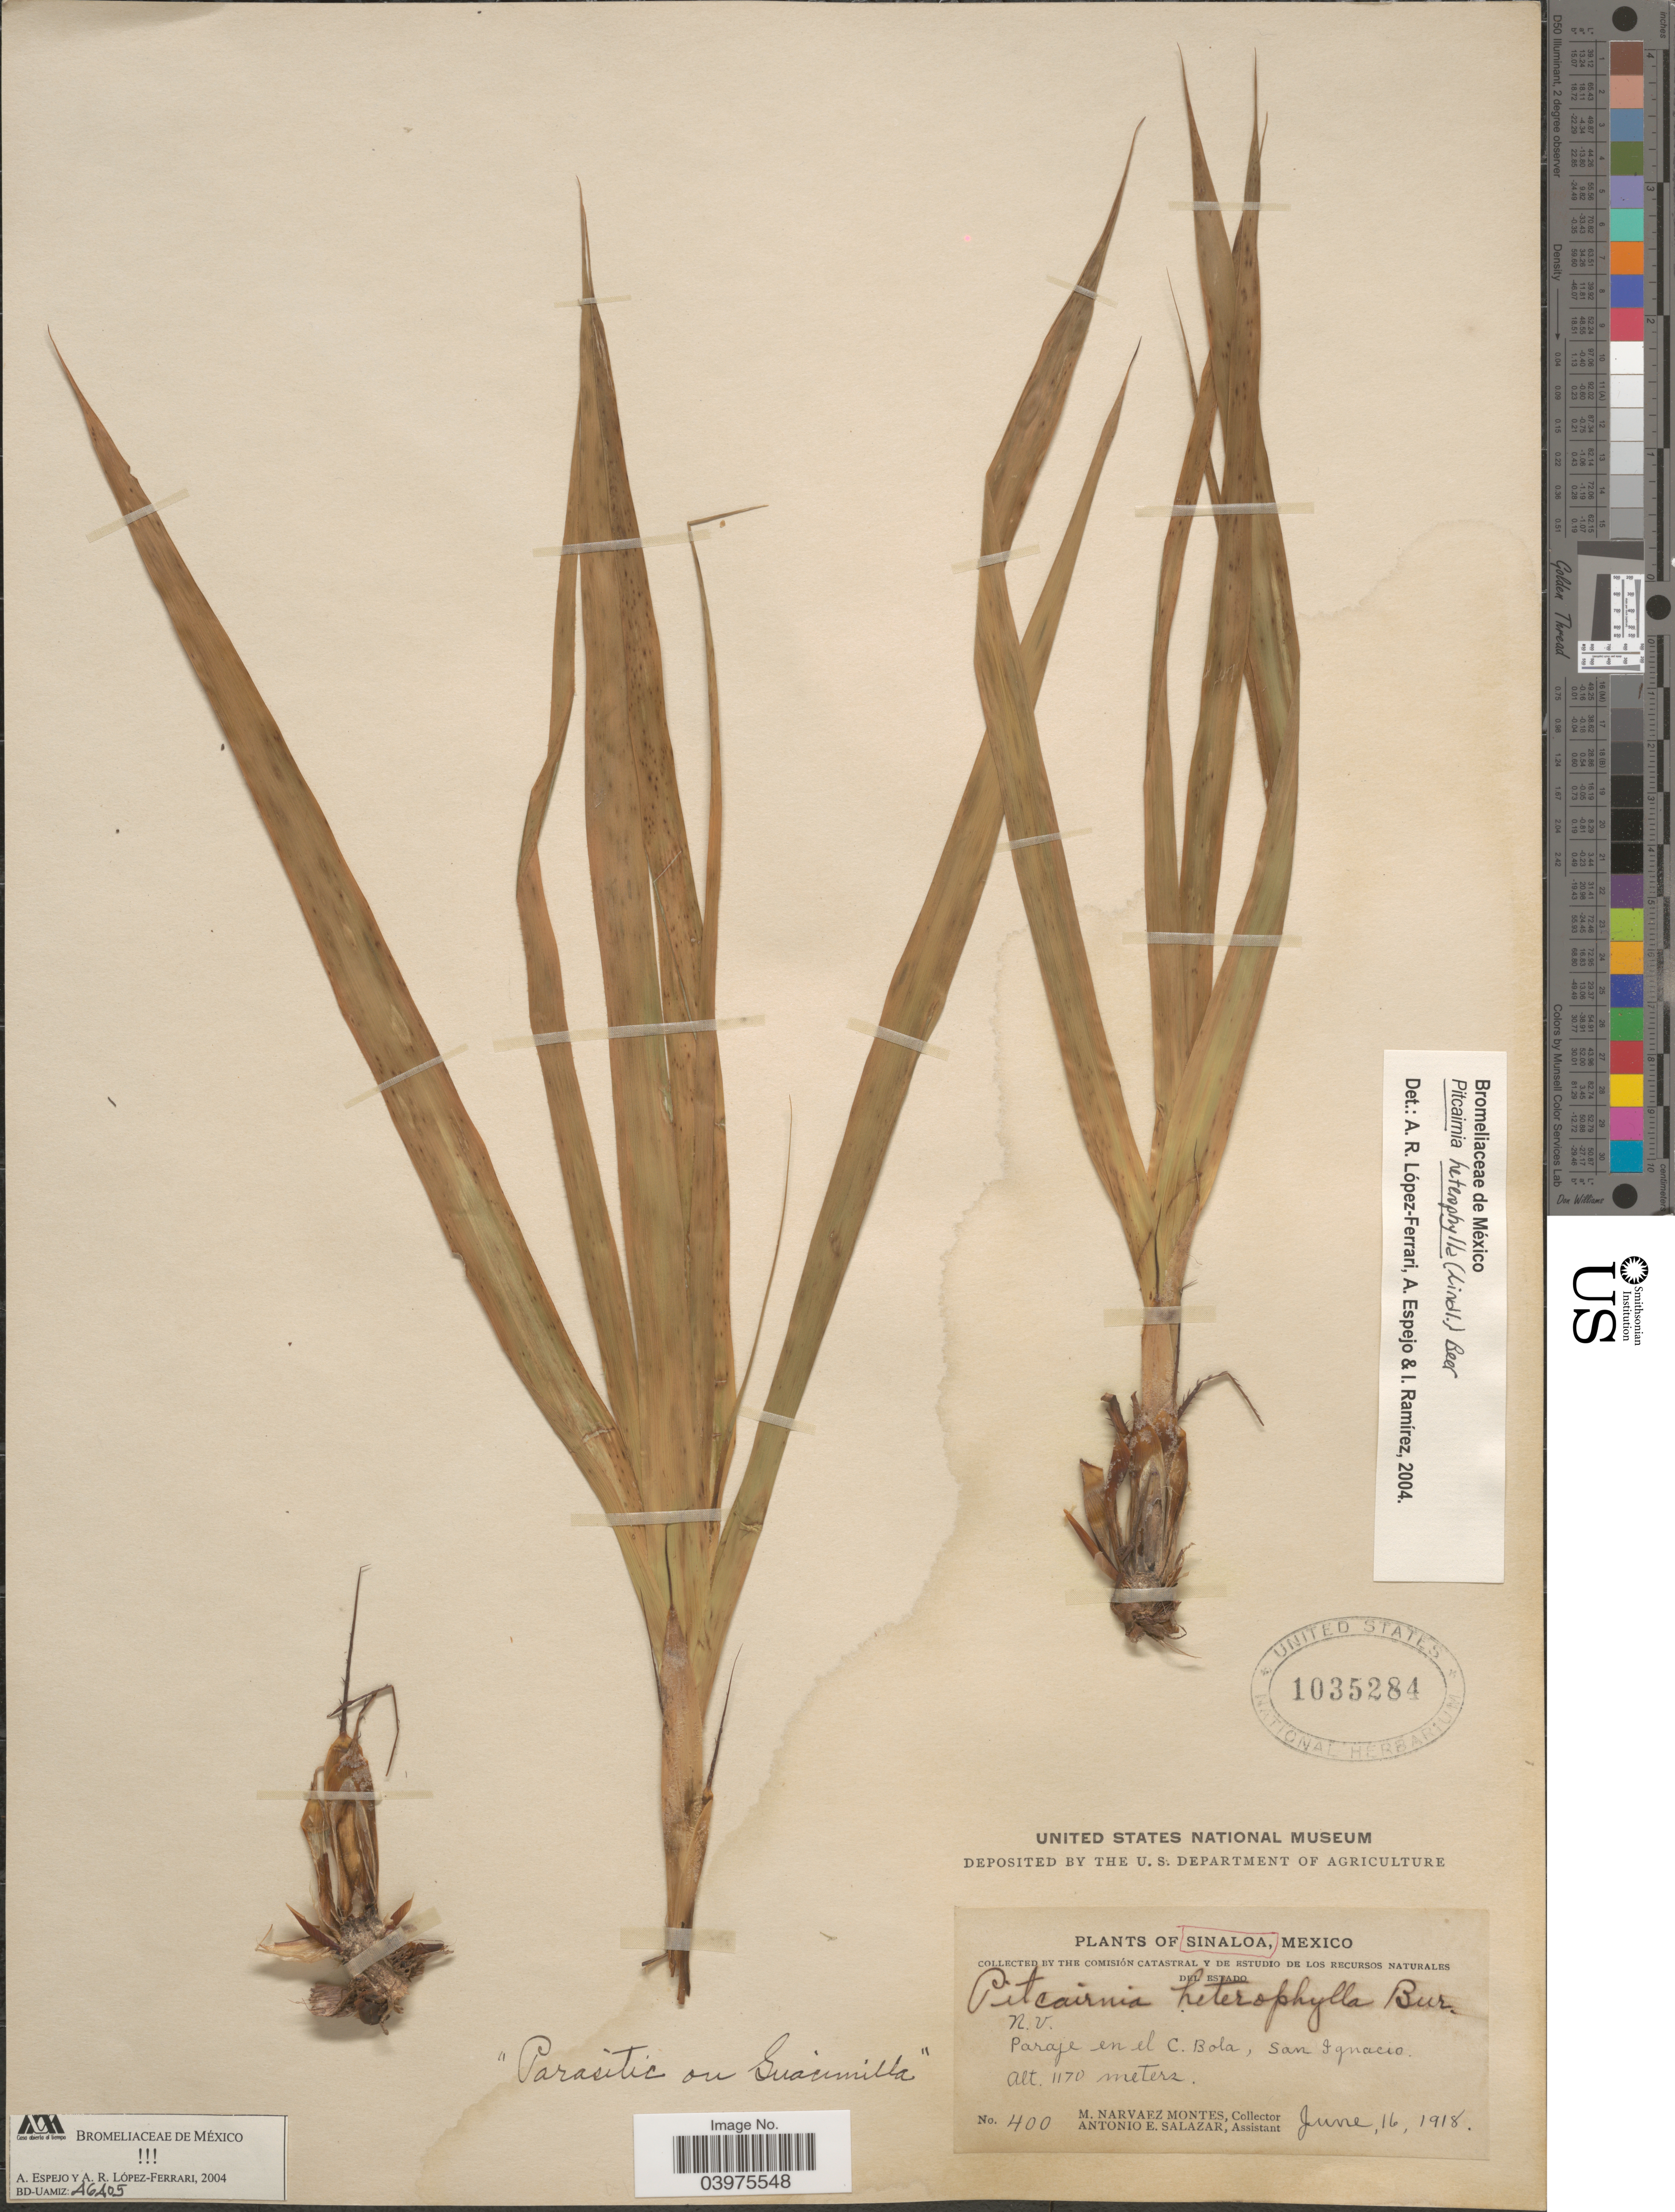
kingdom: Plantae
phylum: Tracheophyta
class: Liliopsida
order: Poales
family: Bromeliaceae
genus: Pitcairnia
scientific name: Pitcairnia heterophylla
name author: (Lindl.) Beer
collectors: M. Narvaez-Montes & A. E. Salazar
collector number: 400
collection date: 1918-06-16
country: Mexico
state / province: Sinaloa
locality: Paraje en el C. Bola, San Ignacio.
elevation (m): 1170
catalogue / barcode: US 1035284